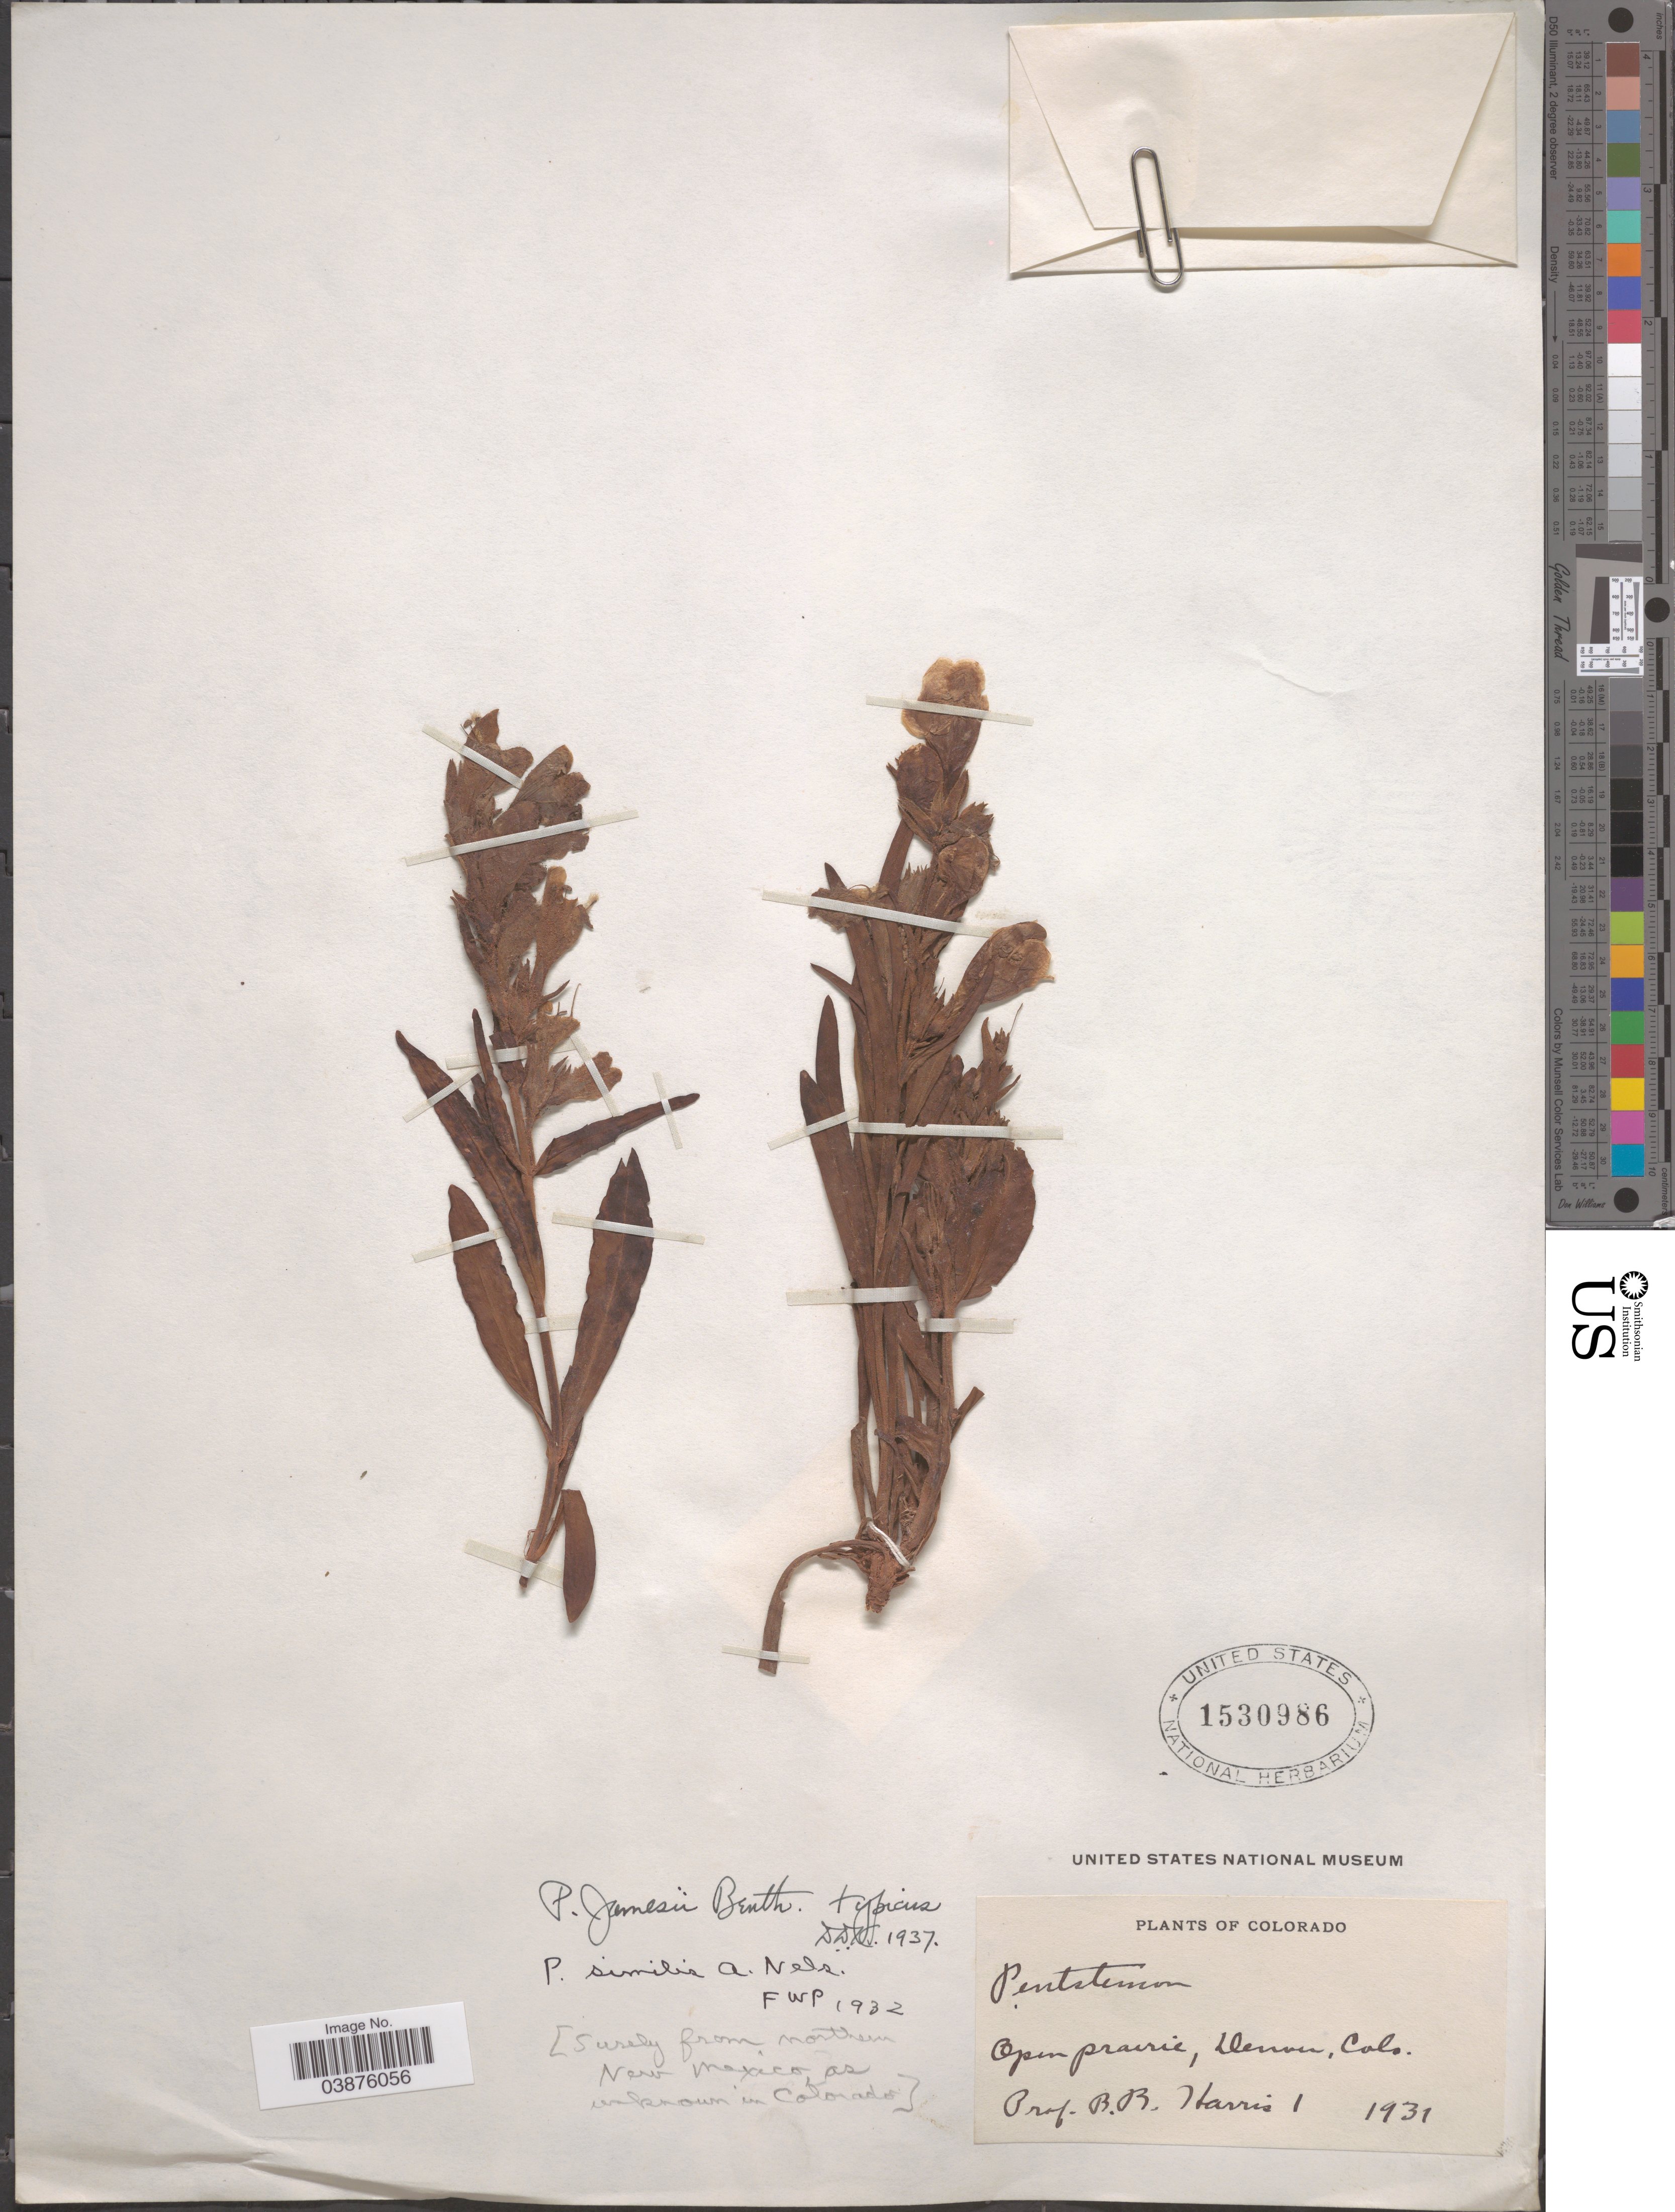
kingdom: Plantae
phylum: Tracheophyta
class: Magnoliopsida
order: Lamiales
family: Plantaginaceae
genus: Penstemon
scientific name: Penstemon jamesii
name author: Benth.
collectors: B. B. Harris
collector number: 1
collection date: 1931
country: United States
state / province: Colorado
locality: Open prairie, Denver.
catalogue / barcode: US 1530986